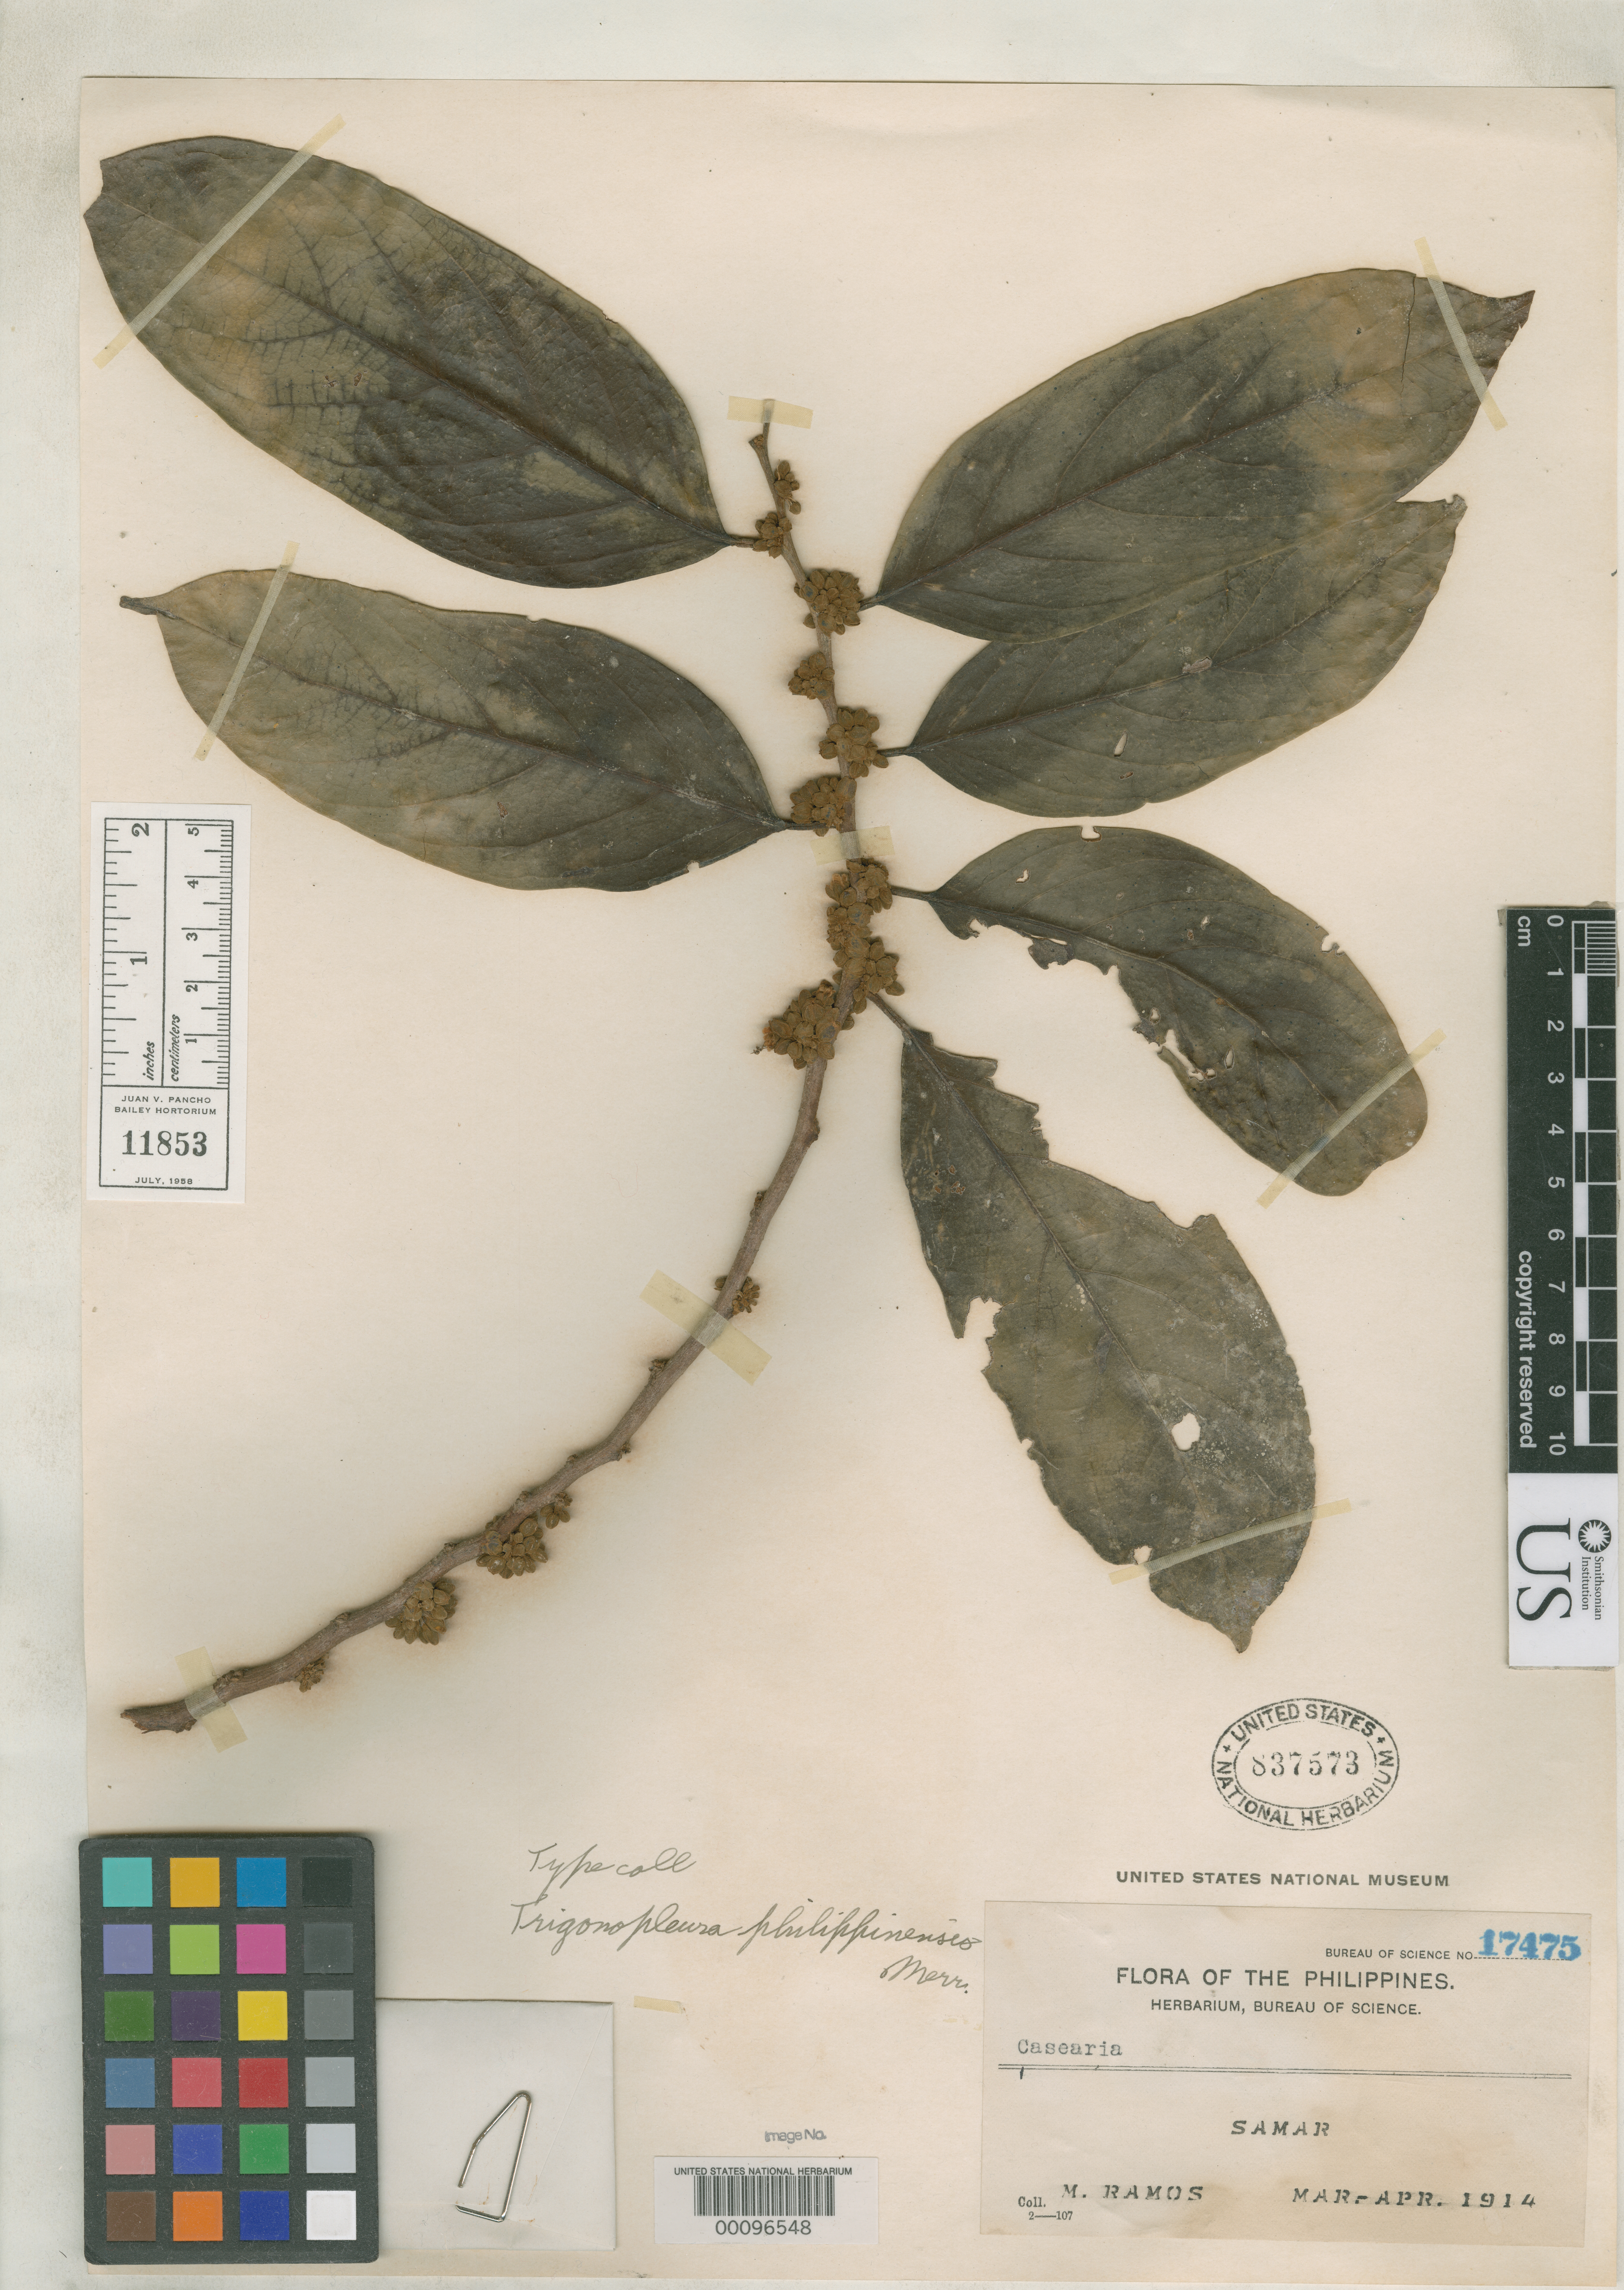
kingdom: Plantae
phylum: Tracheophyta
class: Magnoliopsida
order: Malpighiales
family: Peraceae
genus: Trigonopleura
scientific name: Trigonopleura philippinensis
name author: Merr.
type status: Isotype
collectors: M. Ramos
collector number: Bur. Sci. 17475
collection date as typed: Mar 1914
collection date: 1914-03/1914-04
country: Philippines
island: Samar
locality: Cauayan Valley.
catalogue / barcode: US 837573